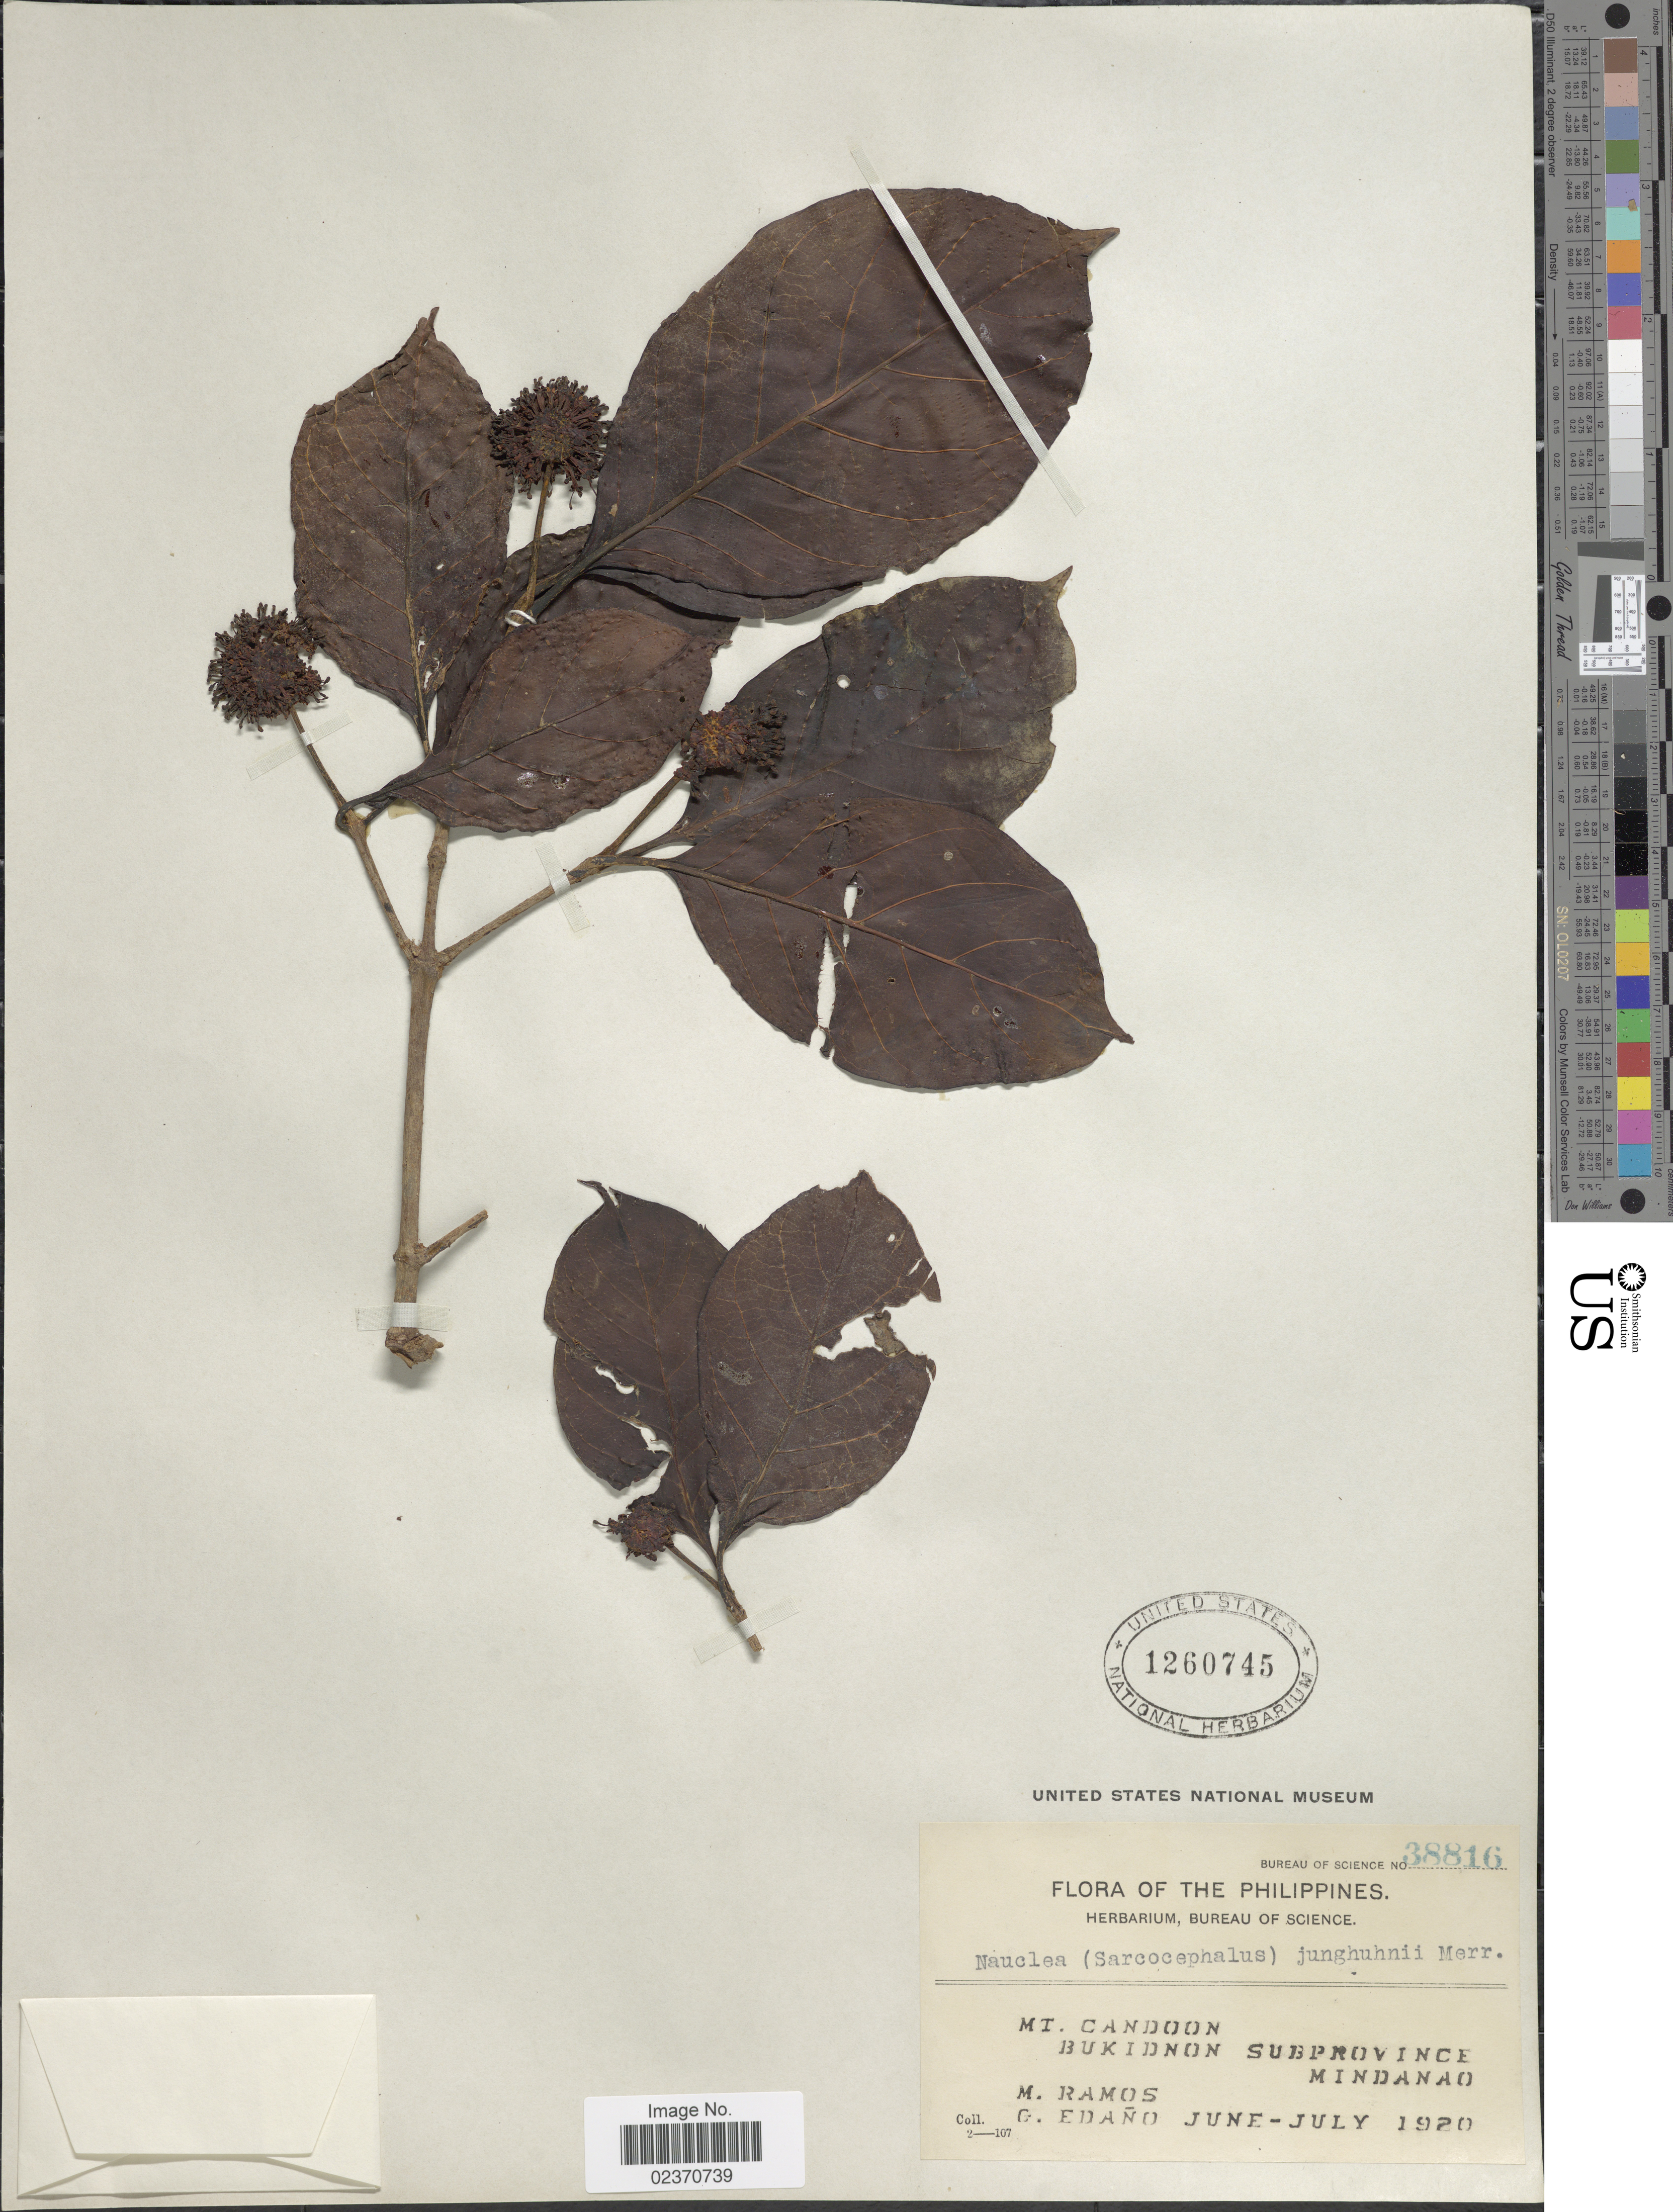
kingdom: Plantae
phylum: Tracheophyta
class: Magnoliopsida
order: Gentianales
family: Rubiaceae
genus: Nauclea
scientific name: Nauclea junghuhnii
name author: (Miq.) Merr.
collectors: M. Ramos & G. Edaño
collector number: Bureau of Science 38816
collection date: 1920-06/1920-07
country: Philippines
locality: Mt. Candoon, Bukidnon Subprovince, Mindanao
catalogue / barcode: US 1260745